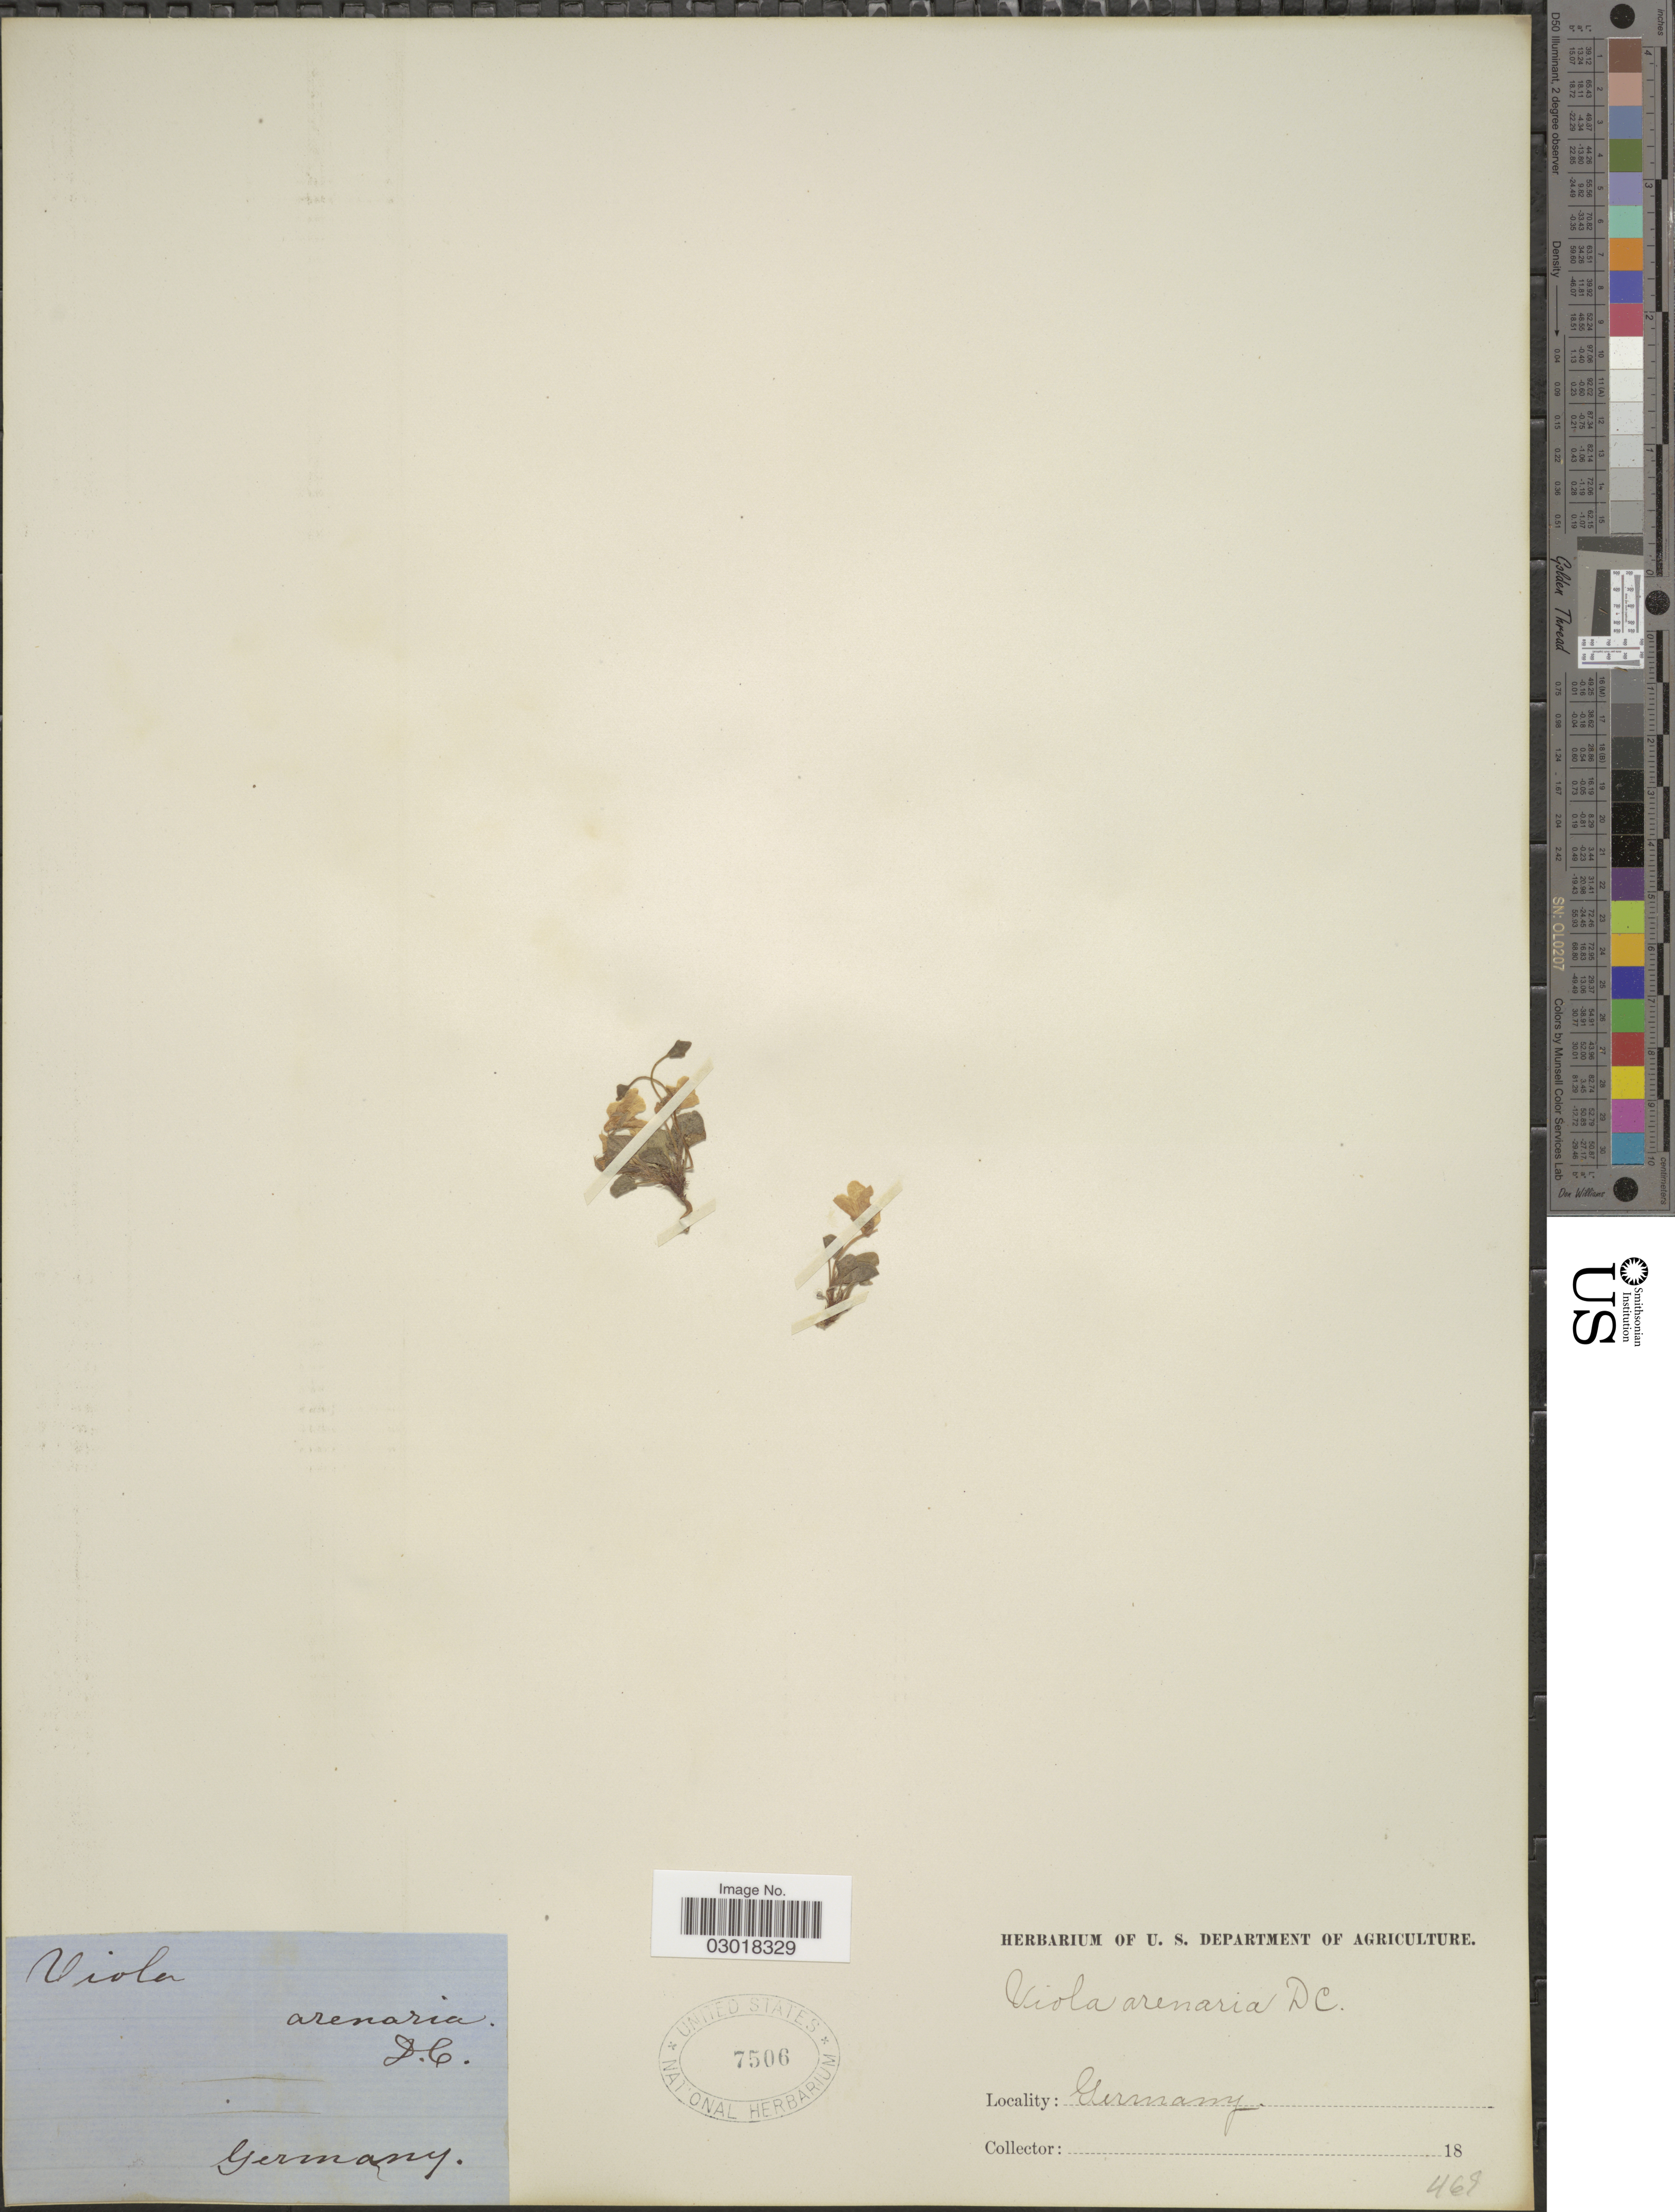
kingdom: Plantae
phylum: Tracheophyta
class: Magnoliopsida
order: Malpighiales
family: Violaceae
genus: Viola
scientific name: Viola arenaria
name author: DC.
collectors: ex herb. U. S. Department of Agriculture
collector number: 469?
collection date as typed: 18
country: Germany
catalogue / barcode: US 7506